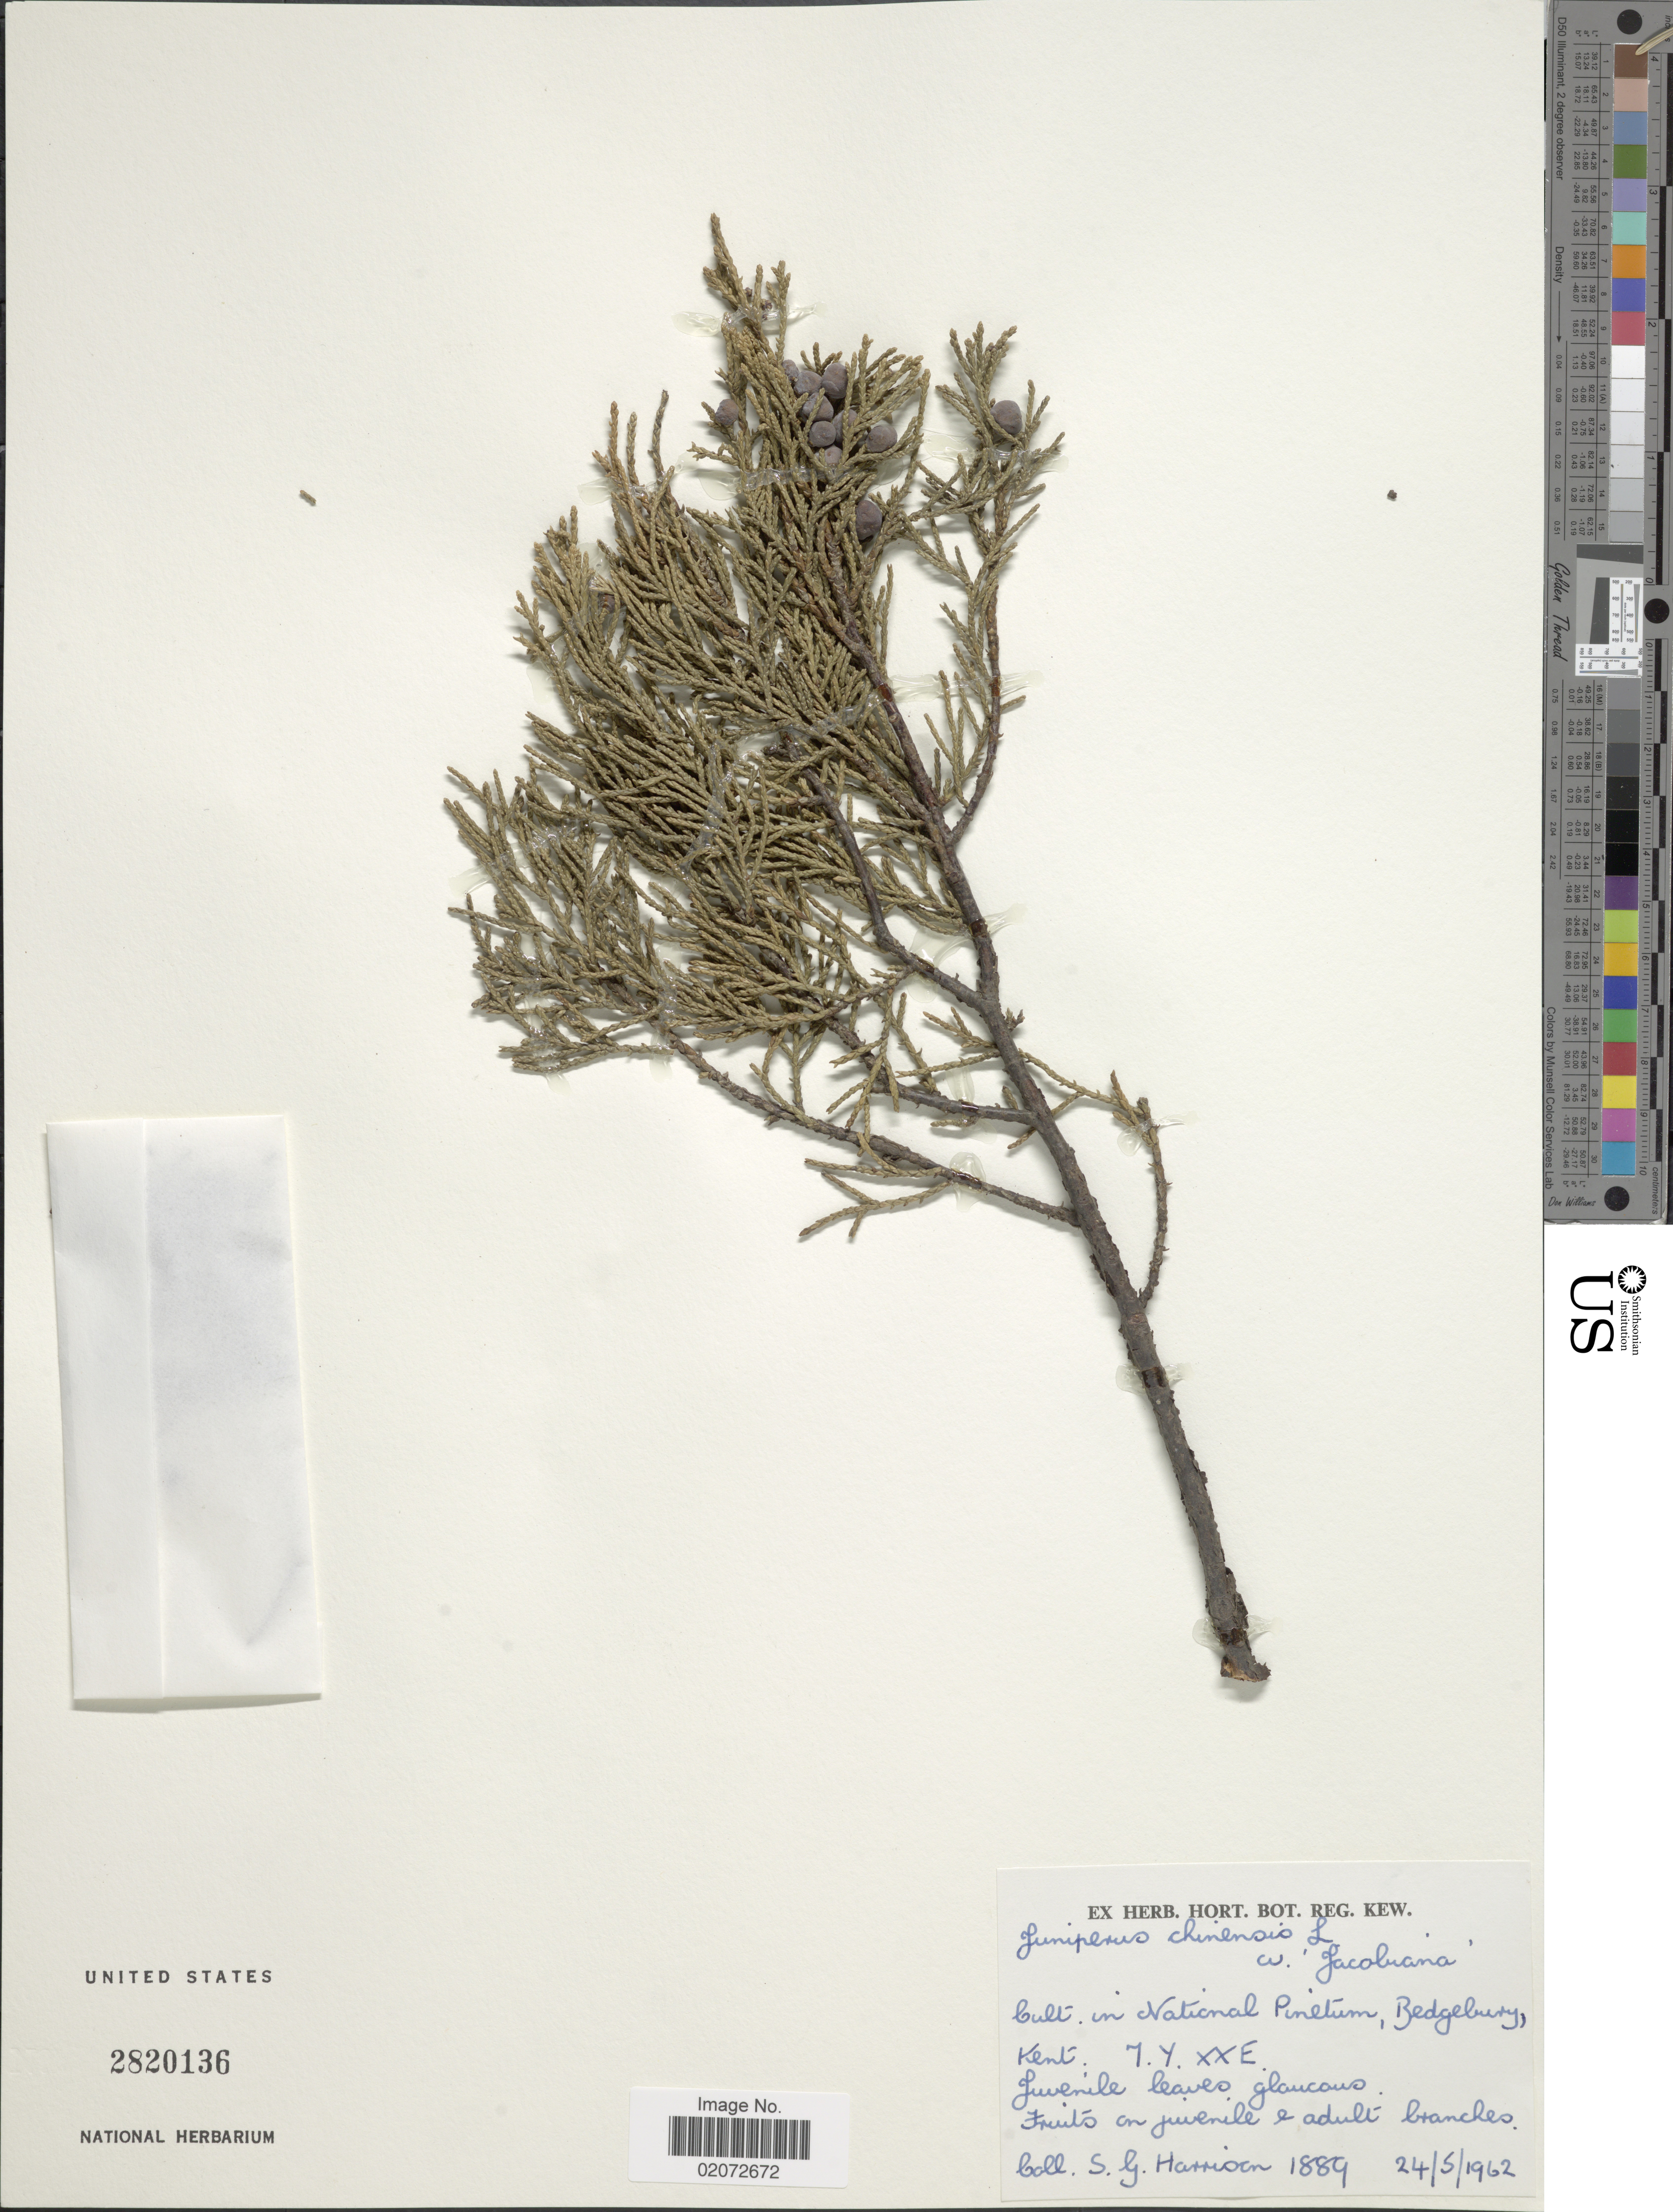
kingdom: Plantae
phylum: Tracheophyta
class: Pinopsida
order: Pinales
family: Cupressaceae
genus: Juniperus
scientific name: Juniperus sp.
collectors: S. G. Harrison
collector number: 1889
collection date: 1962-05-24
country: United States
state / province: Kentucky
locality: National Pinetum, Bedgebury, Kent.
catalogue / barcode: US 2820136